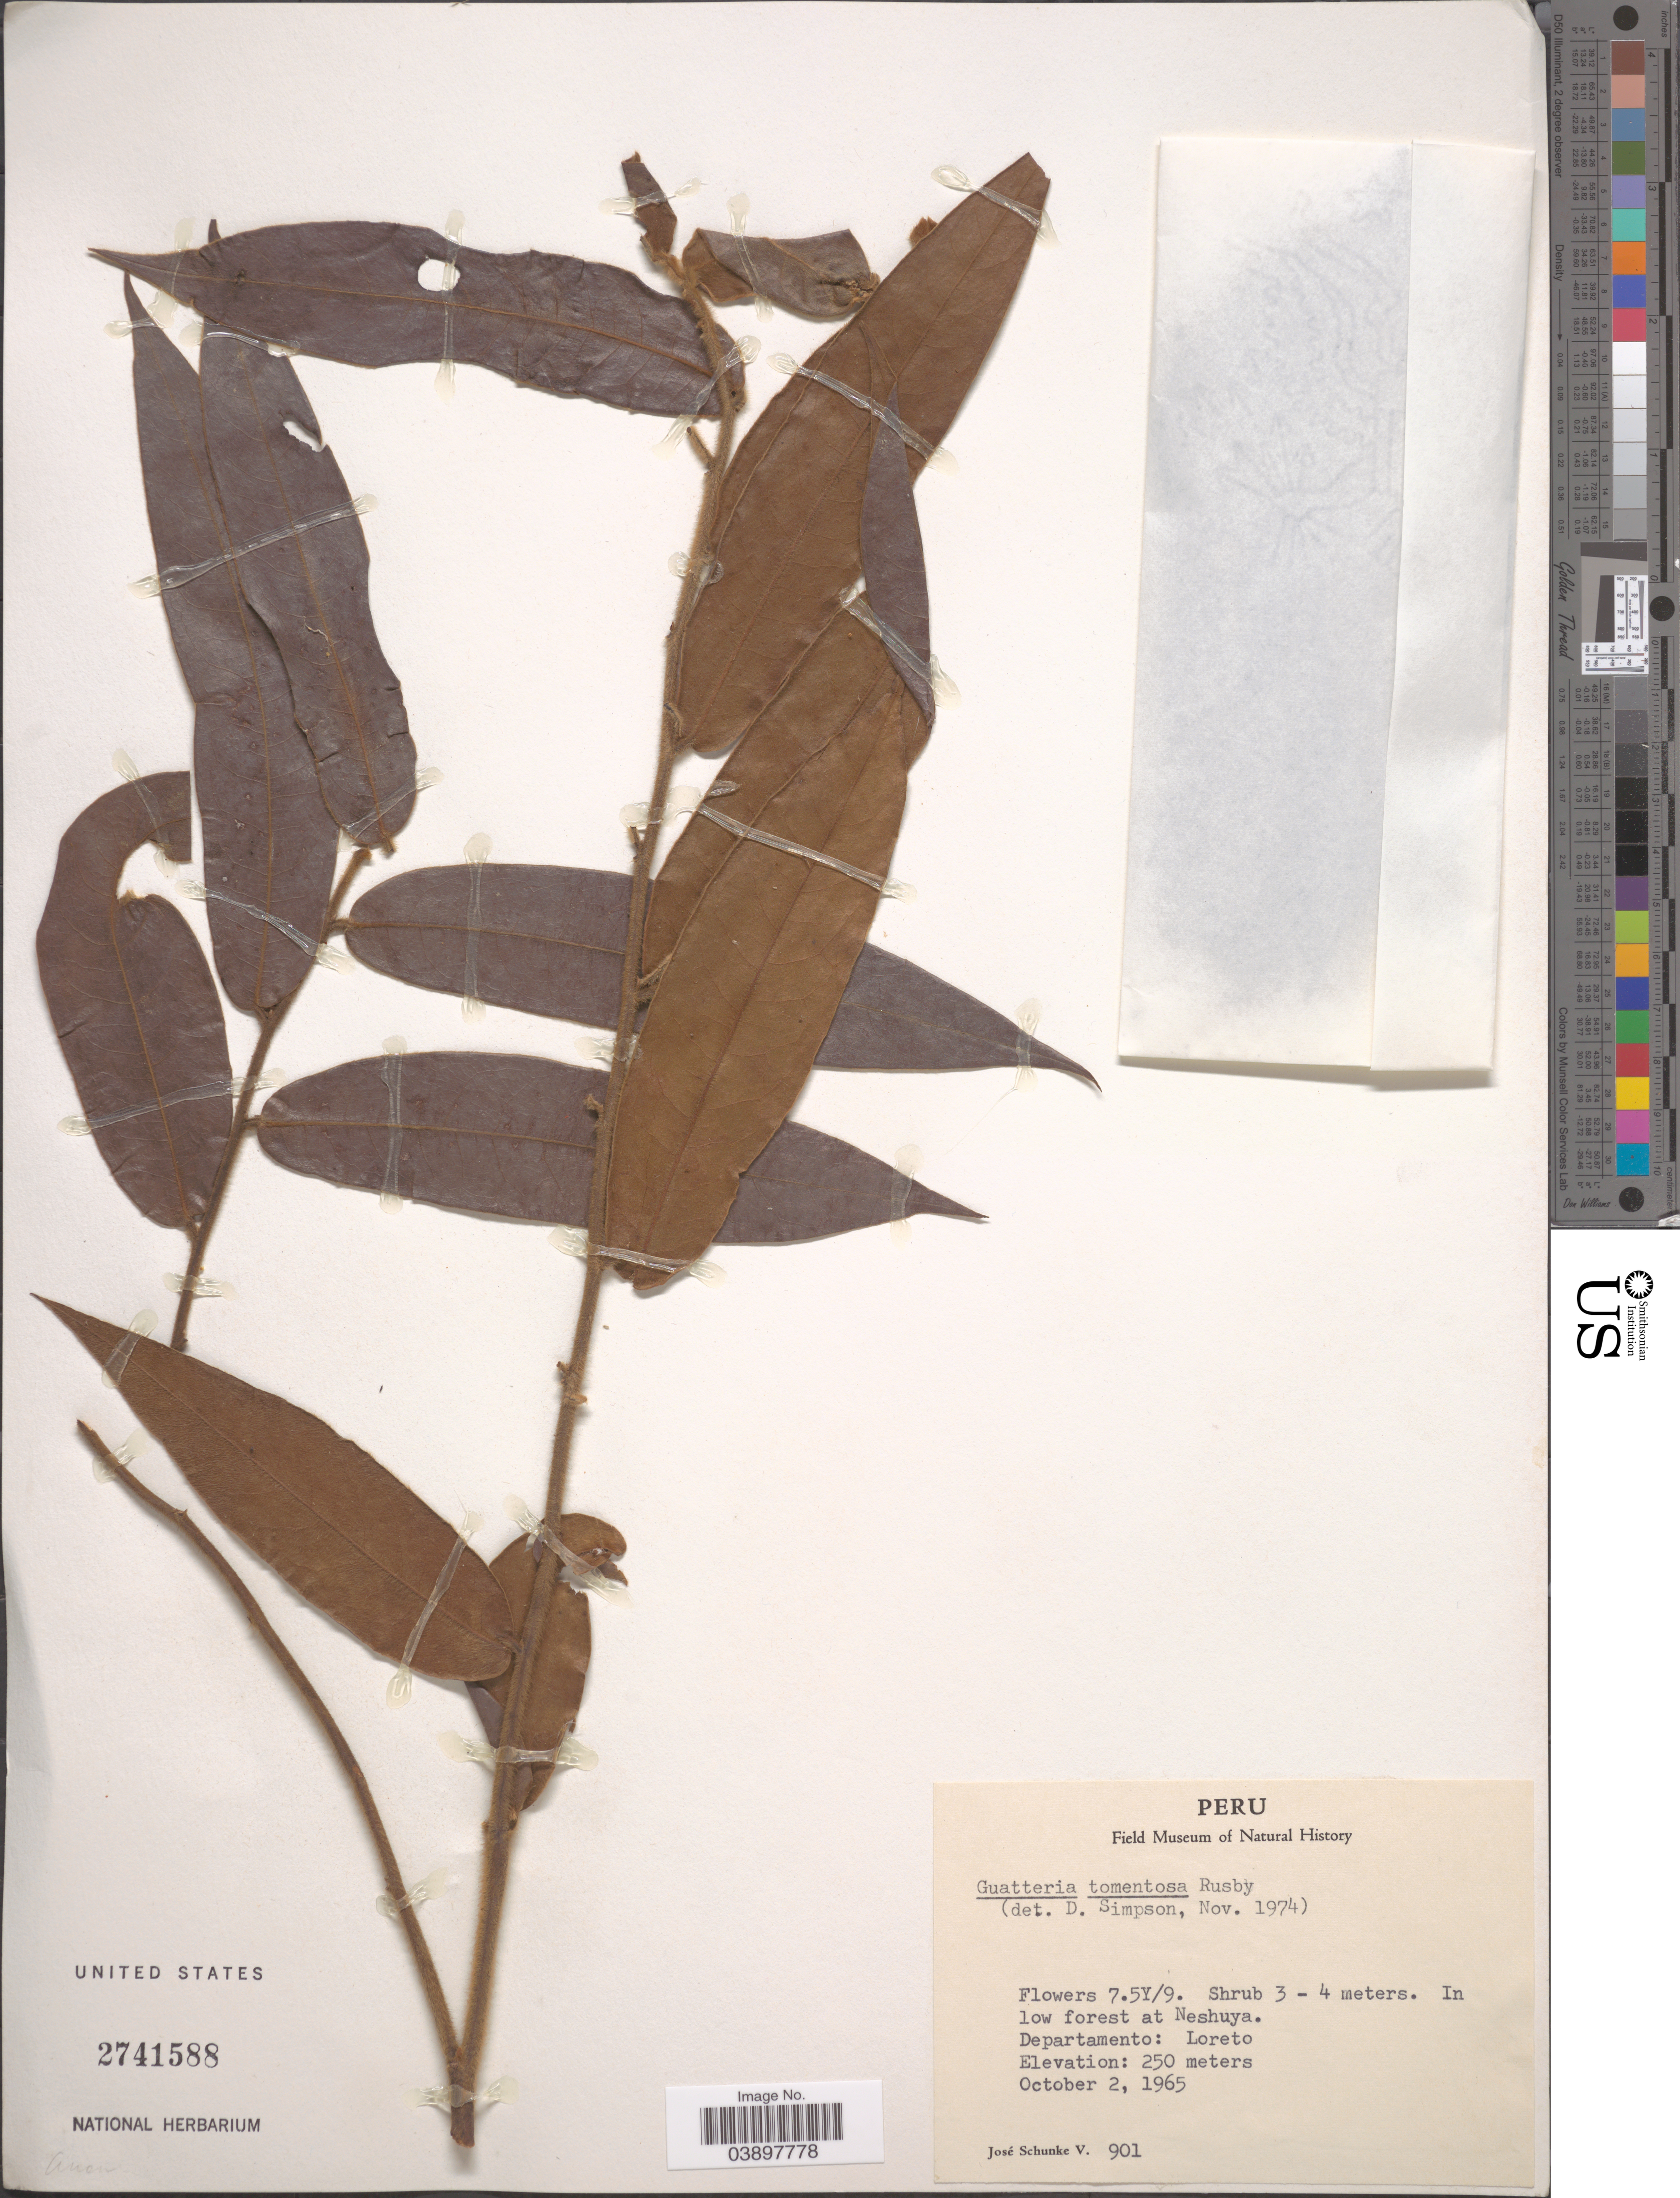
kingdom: Plantae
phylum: Tracheophyta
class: Magnoliopsida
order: Magnoliales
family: Annonaceae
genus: Guatteria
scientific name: Guatteria tomentosa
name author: Rusby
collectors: J. Schunke Vigo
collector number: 901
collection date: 1965-10-02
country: Peru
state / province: Loreto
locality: Neshuya. Departamento: Loreto.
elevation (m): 250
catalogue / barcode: US 2741588